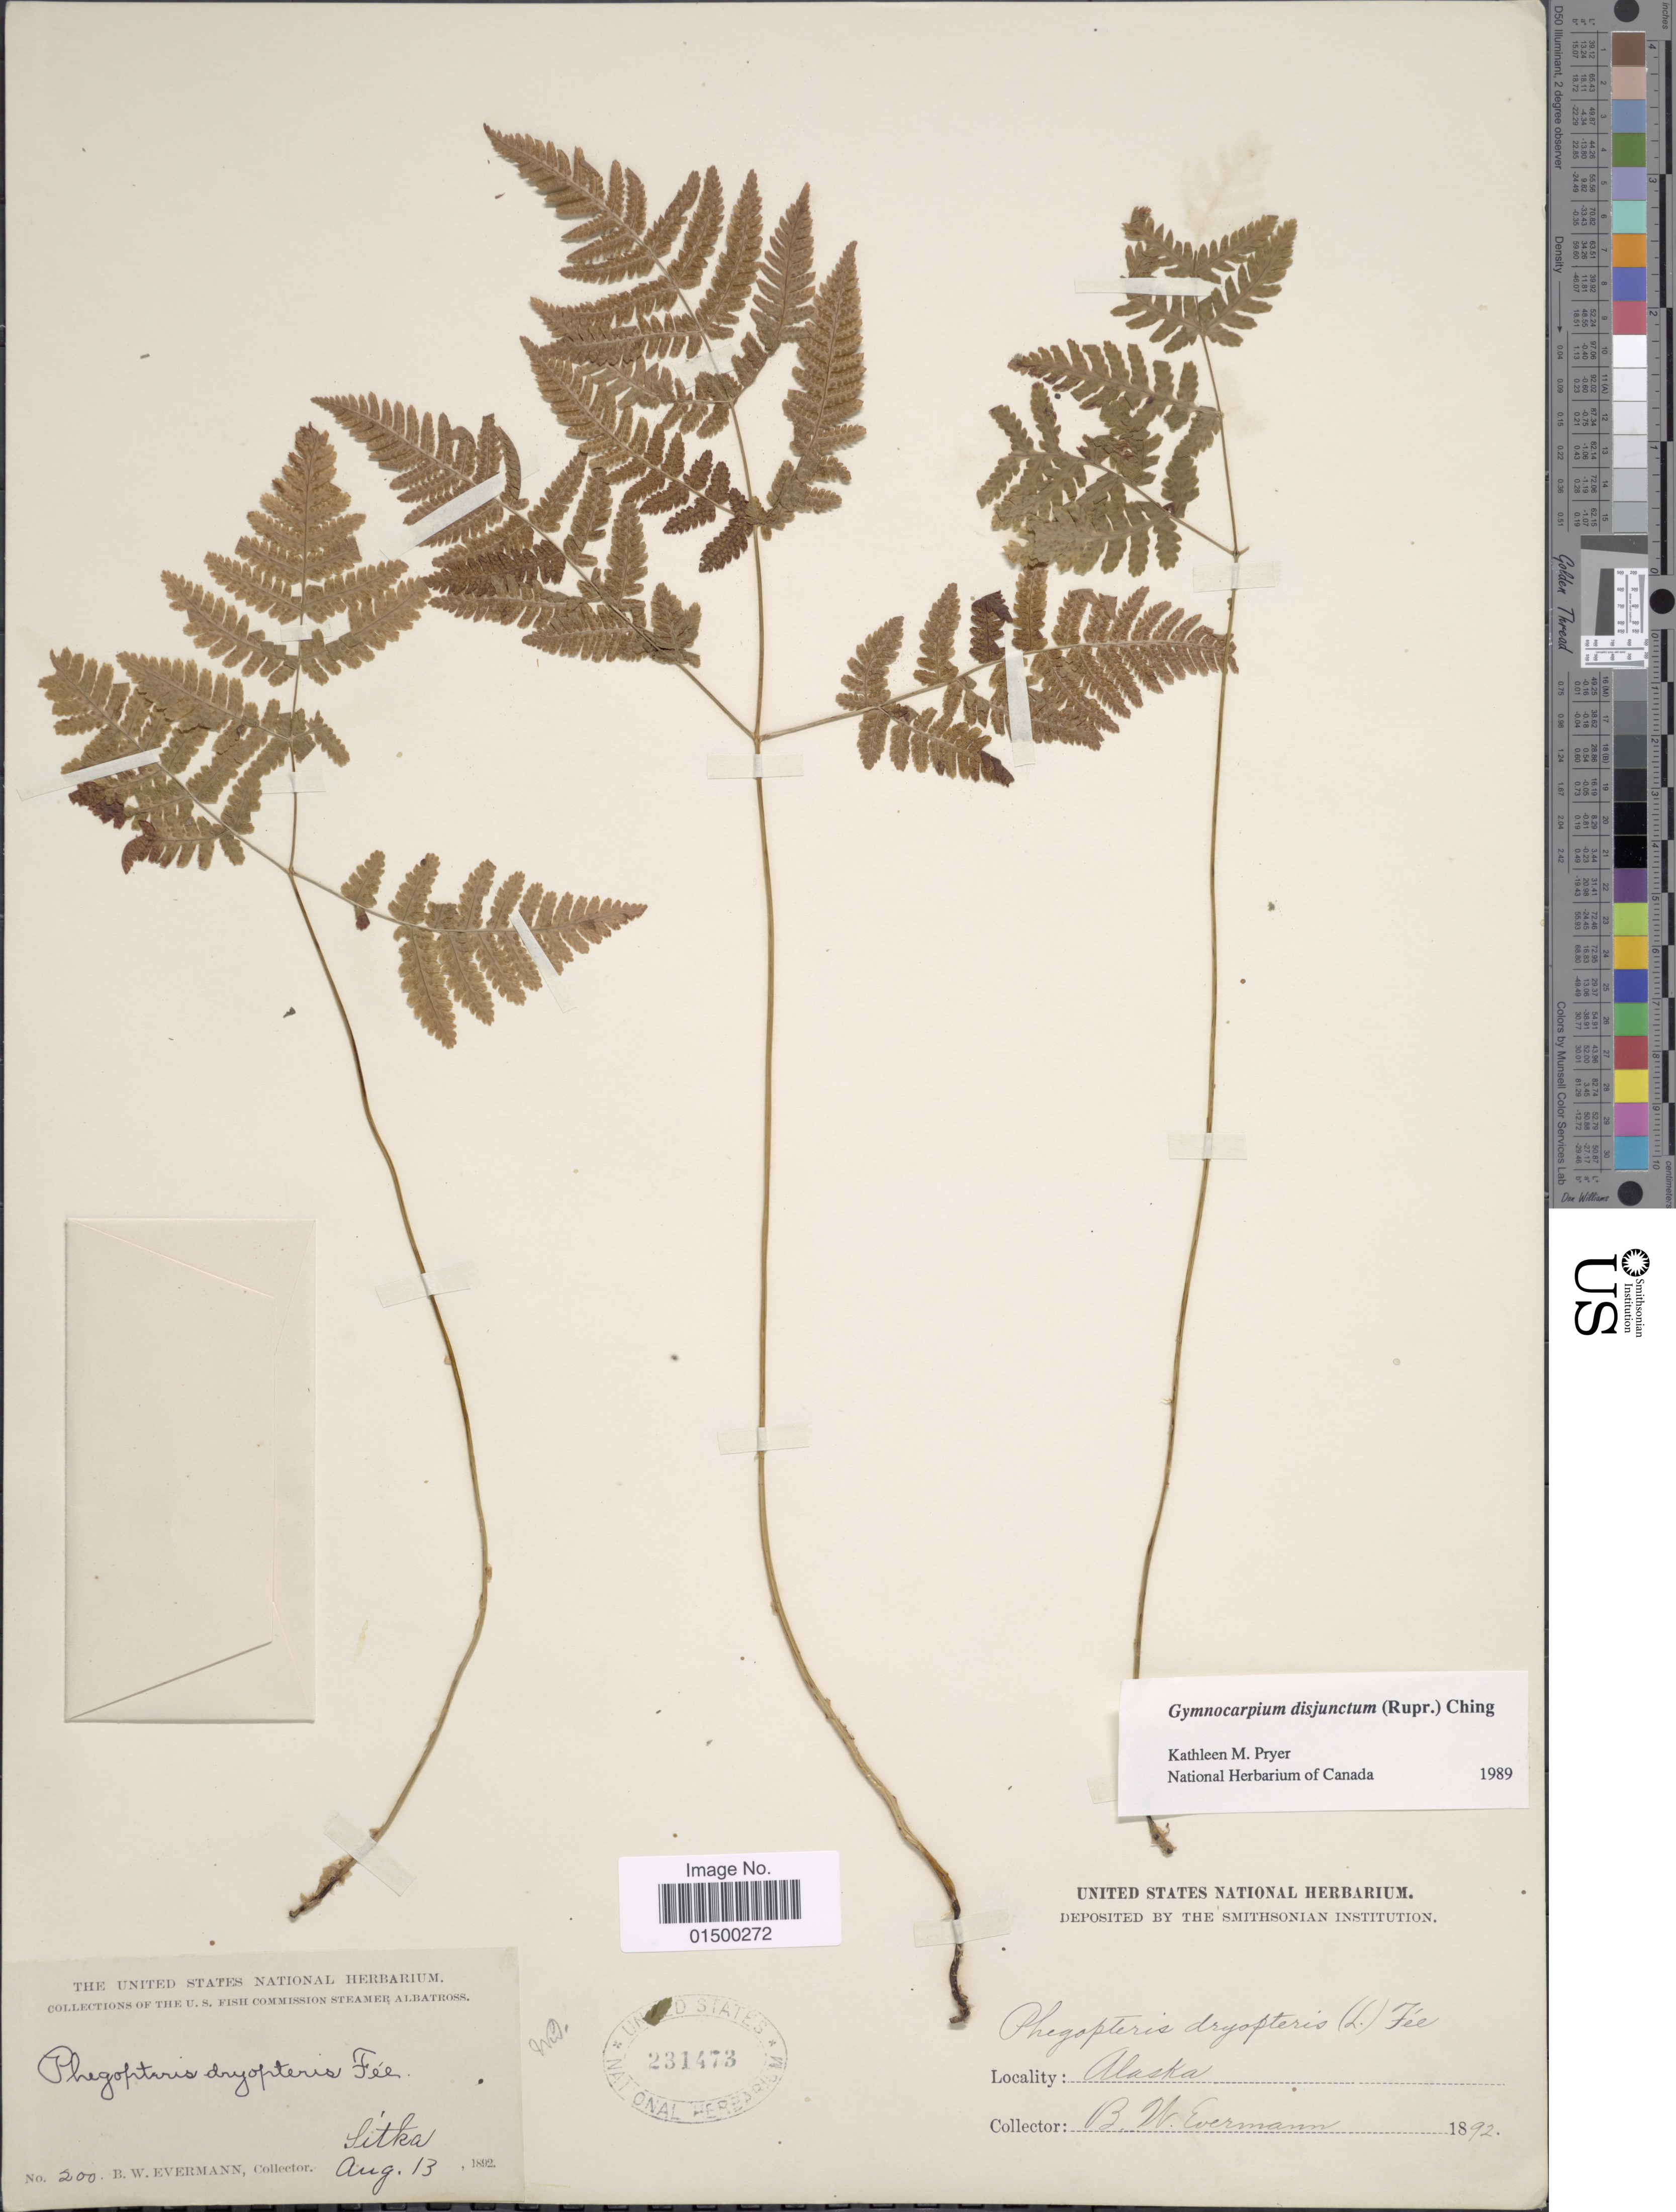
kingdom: Plantae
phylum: Tracheophyta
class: Polypodiopsida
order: Polypodiales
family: Cystopteridaceae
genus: Gymnocarpium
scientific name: Gymnocarpium disjunctum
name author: (Rupr.) Ching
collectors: B. W. Evermann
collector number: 200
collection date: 1892-08-13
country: United States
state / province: Alaska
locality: Alaska, Sitka.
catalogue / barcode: US 231473